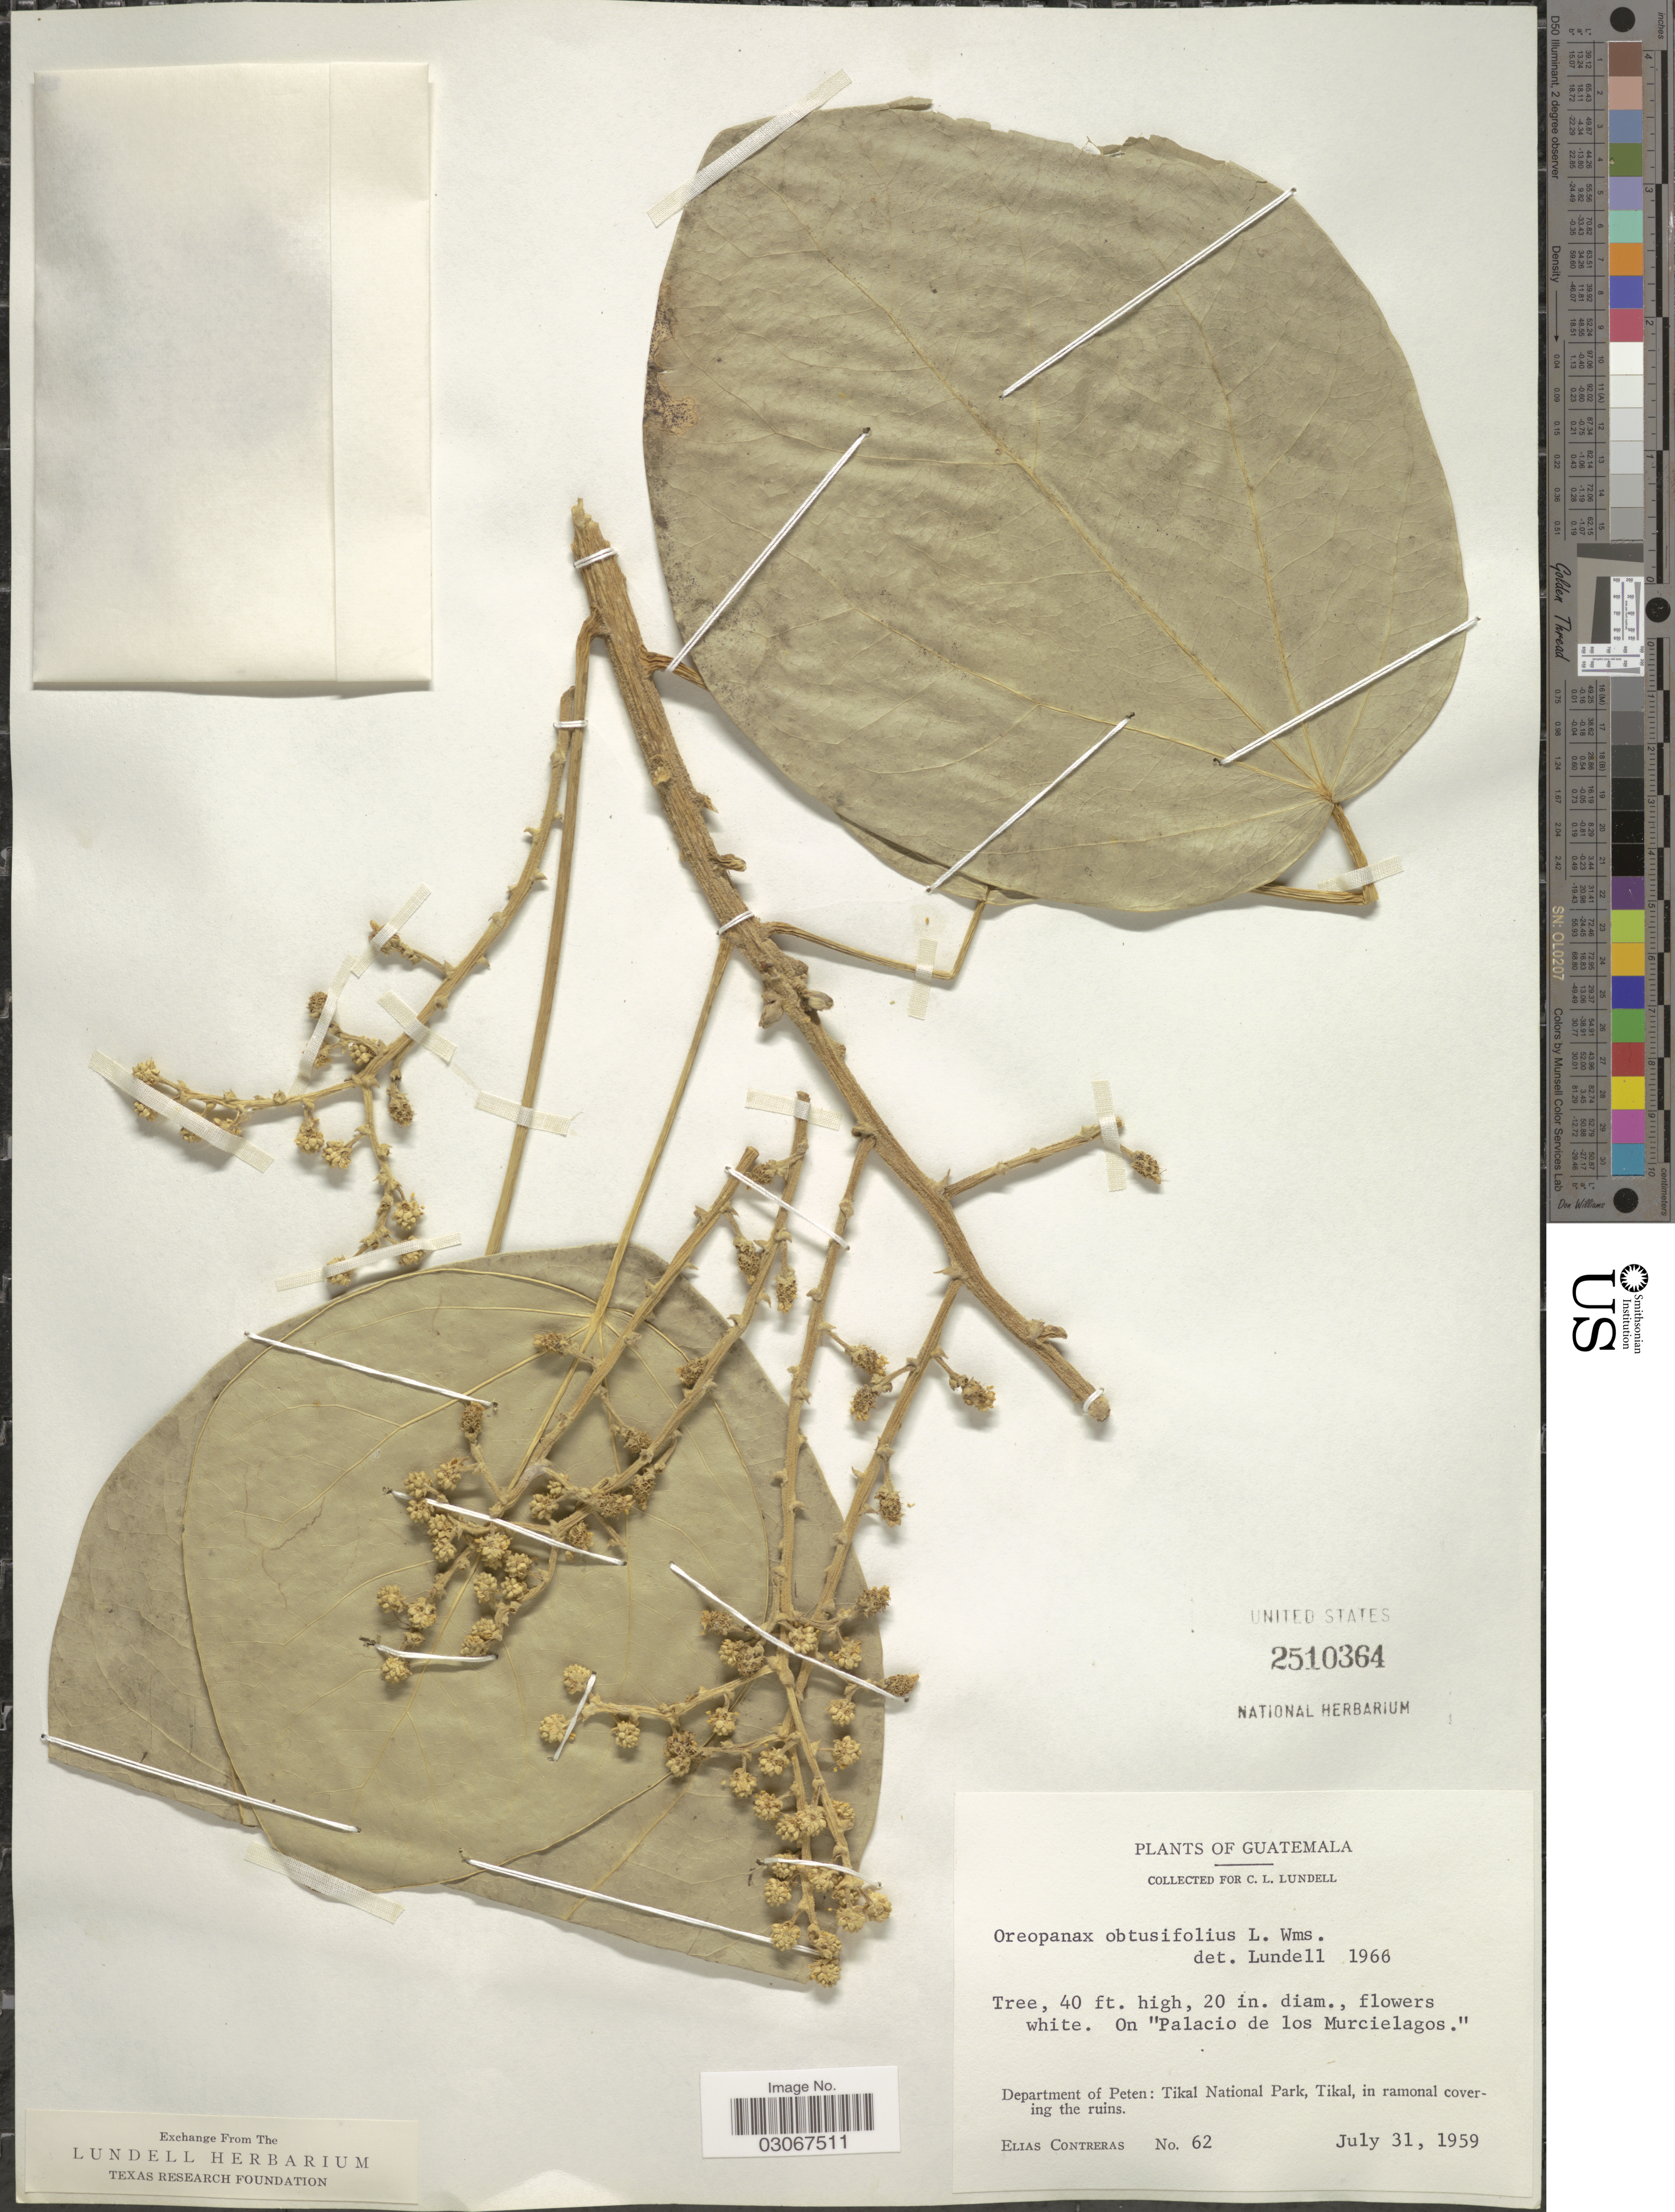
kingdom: Plantae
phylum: Tracheophyta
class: Magnoliopsida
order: Apiales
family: Araliaceae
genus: Oreopanax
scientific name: Oreopanax obtusifolius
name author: L.O. Williams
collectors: E. Contreras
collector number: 62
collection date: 1959-07-31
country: Guatemala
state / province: El Petén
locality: On 'Palacios de los Murcielagos'. Department of Peten. Tikal National Park, Tikal, in ramonal covering the ruins.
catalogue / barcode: US 2510364